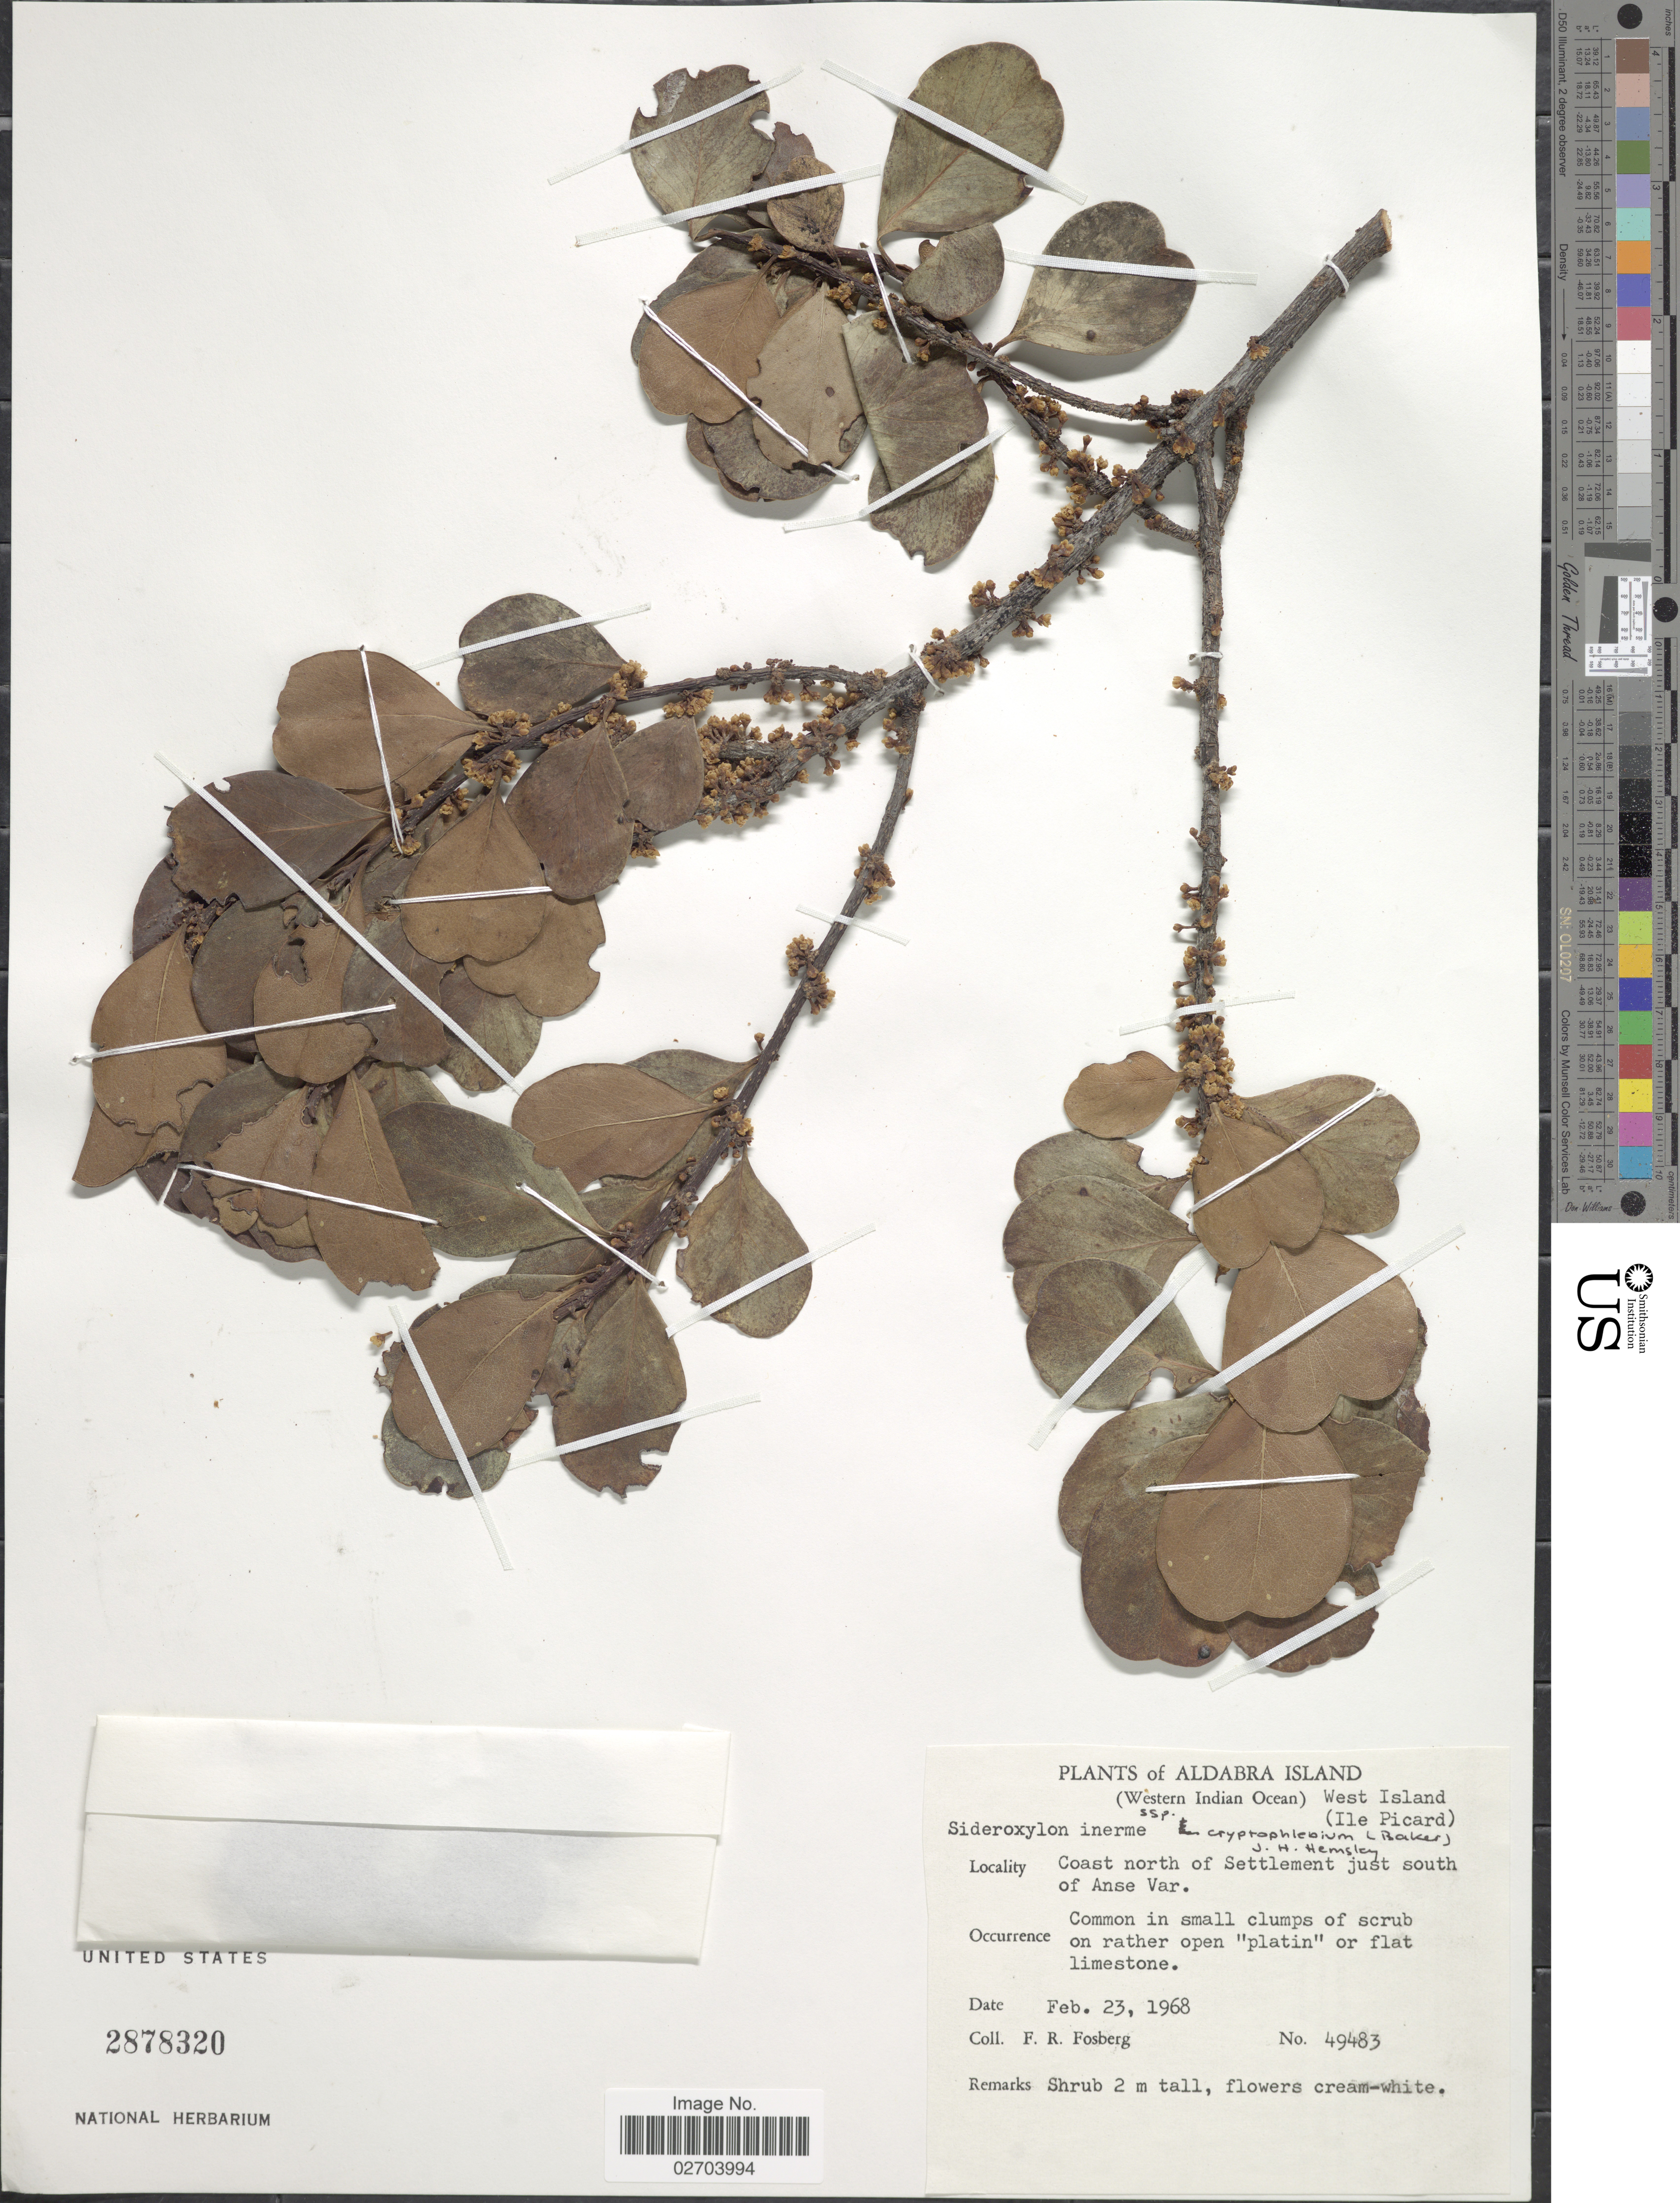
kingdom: Plantae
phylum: Tracheophyta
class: Magnoliopsida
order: Ericales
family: Sapotaceae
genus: Sideroxylon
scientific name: Sideroxylon inerme subsp. cryptophlebium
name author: (Baker) J.H. Hemsl.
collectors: F. R. Fosberg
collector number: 49483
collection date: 1968-02-23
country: Seychelles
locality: Aldabra Island (Western Indian Ocean) West Island (Ile Picard). Coast north of Settlement just south of Anse Var.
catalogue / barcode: US 2878320